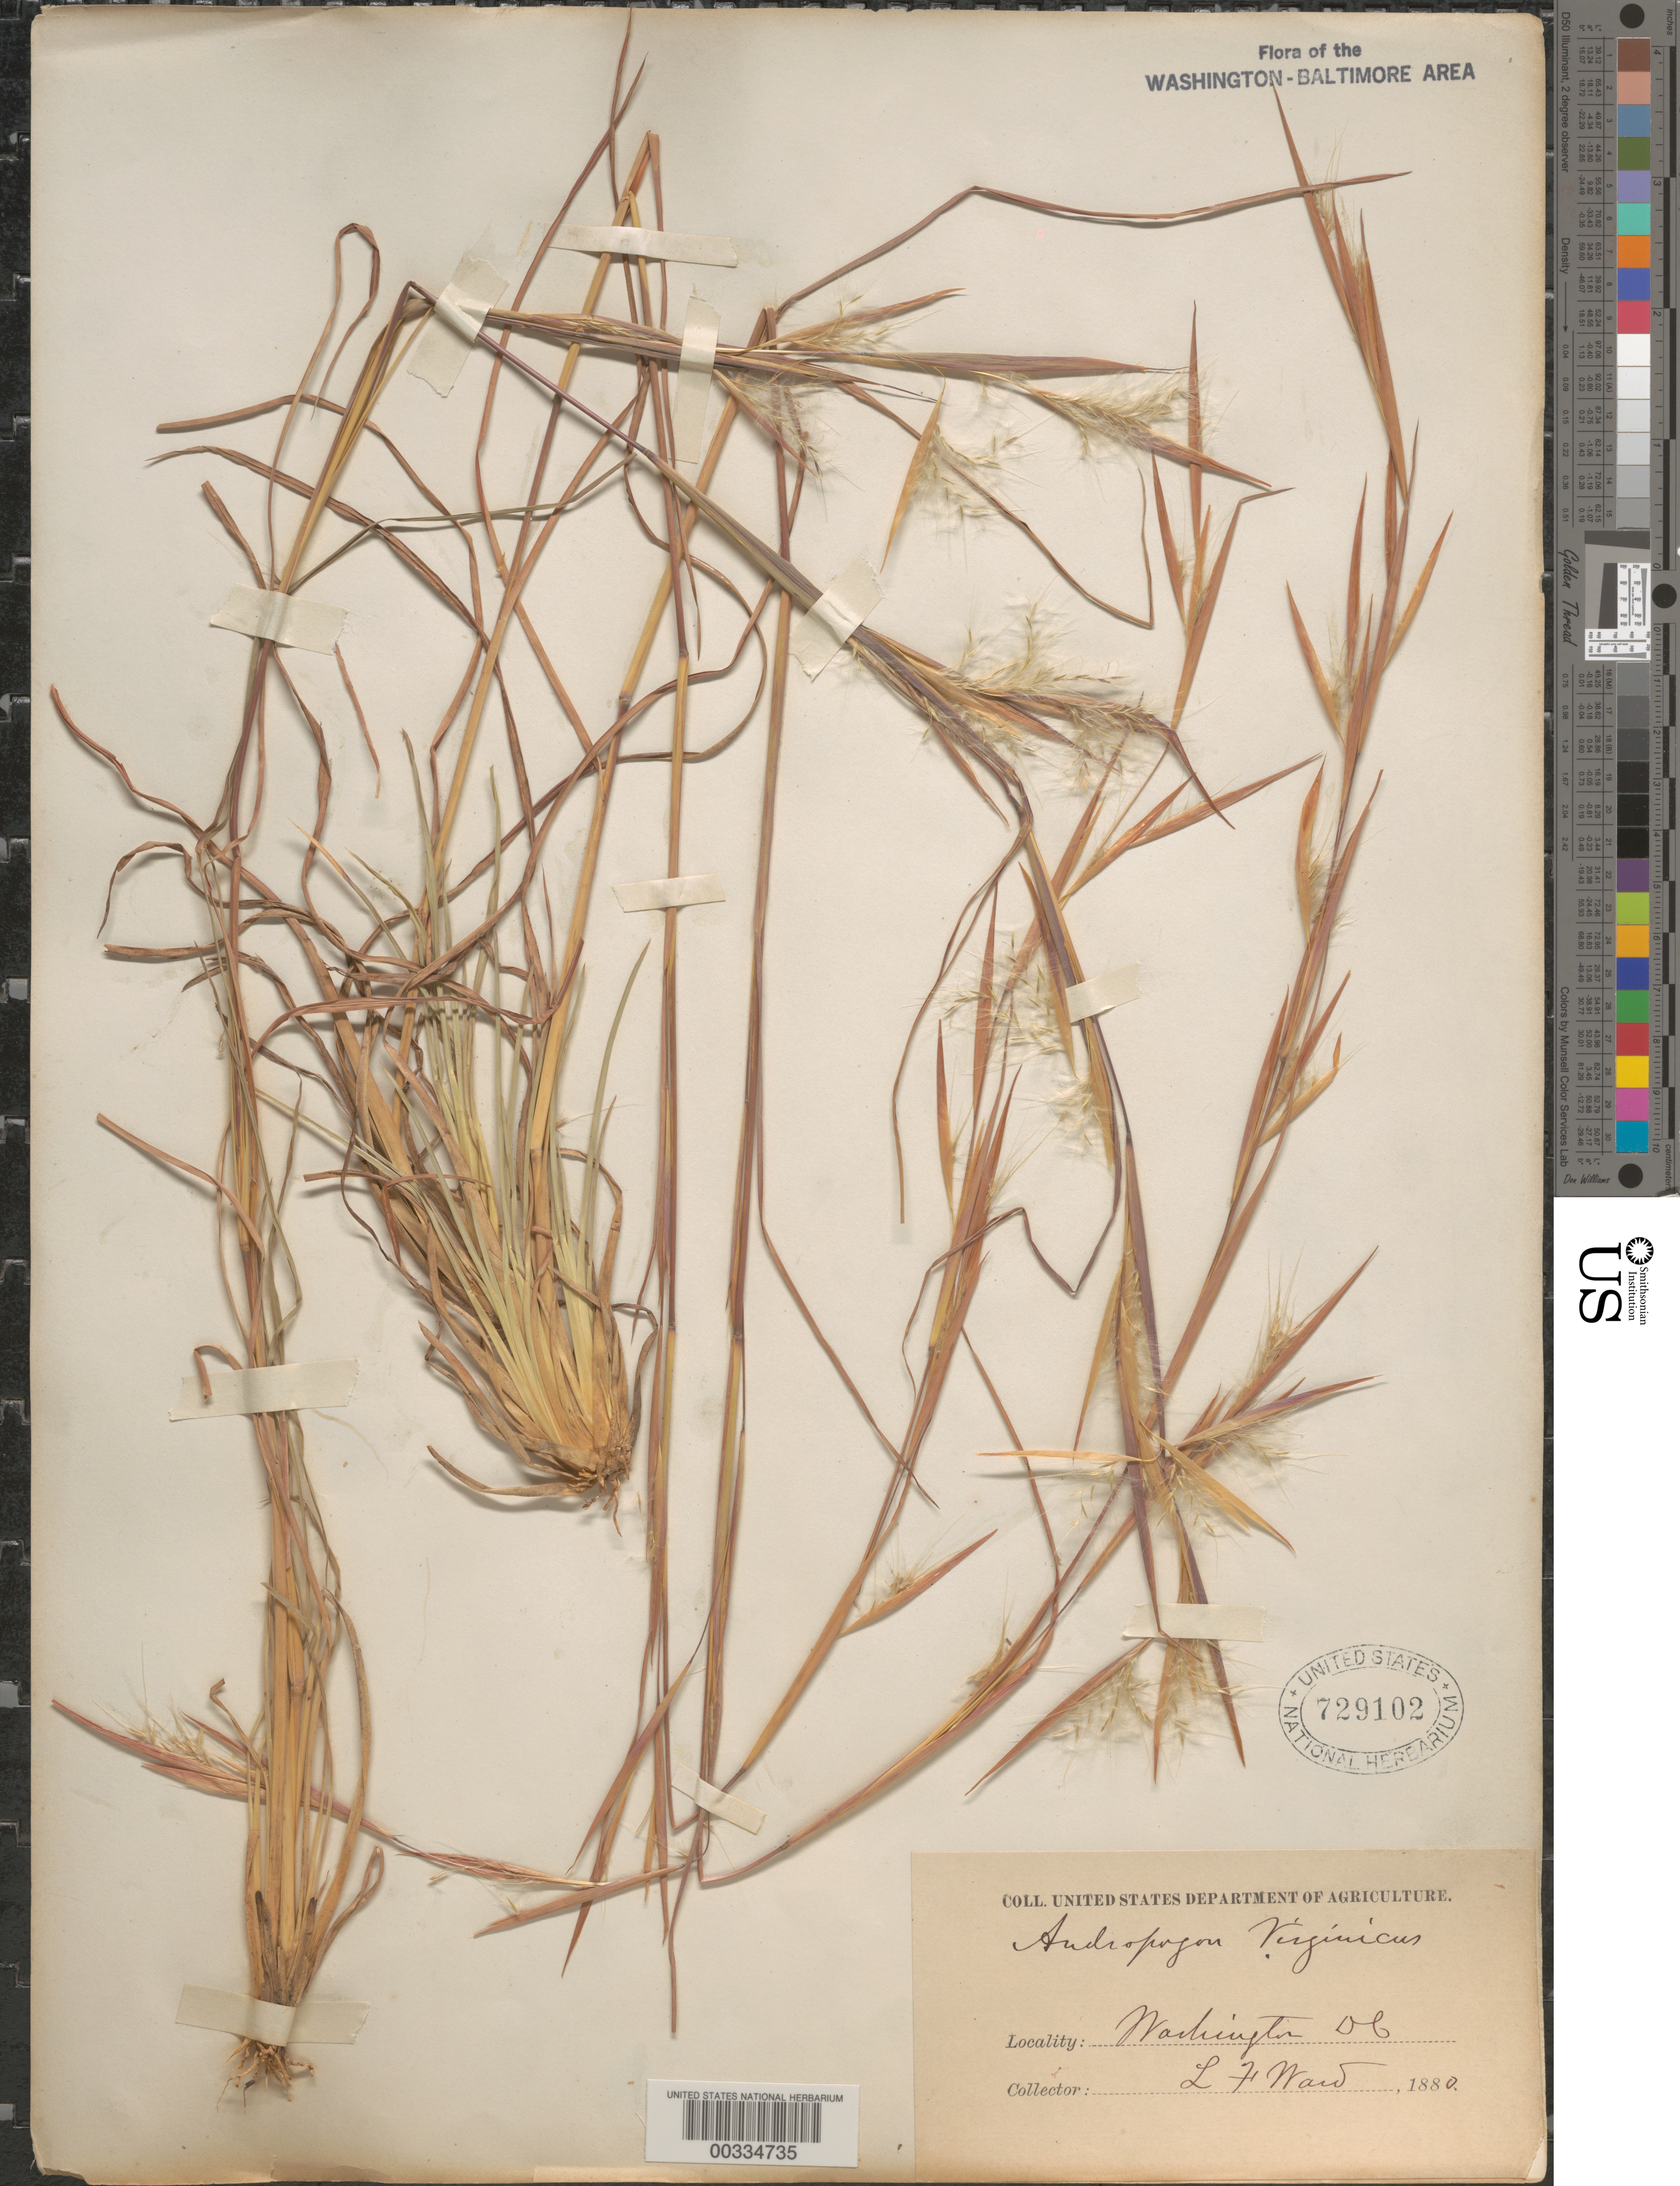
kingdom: Plantae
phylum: Tracheophyta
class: Liliopsida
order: Poales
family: Poaceae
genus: Andropogon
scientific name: Andropogon virginicus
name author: L.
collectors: L. F. Ward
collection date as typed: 1880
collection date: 1880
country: United States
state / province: District of Columbia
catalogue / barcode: US 729102